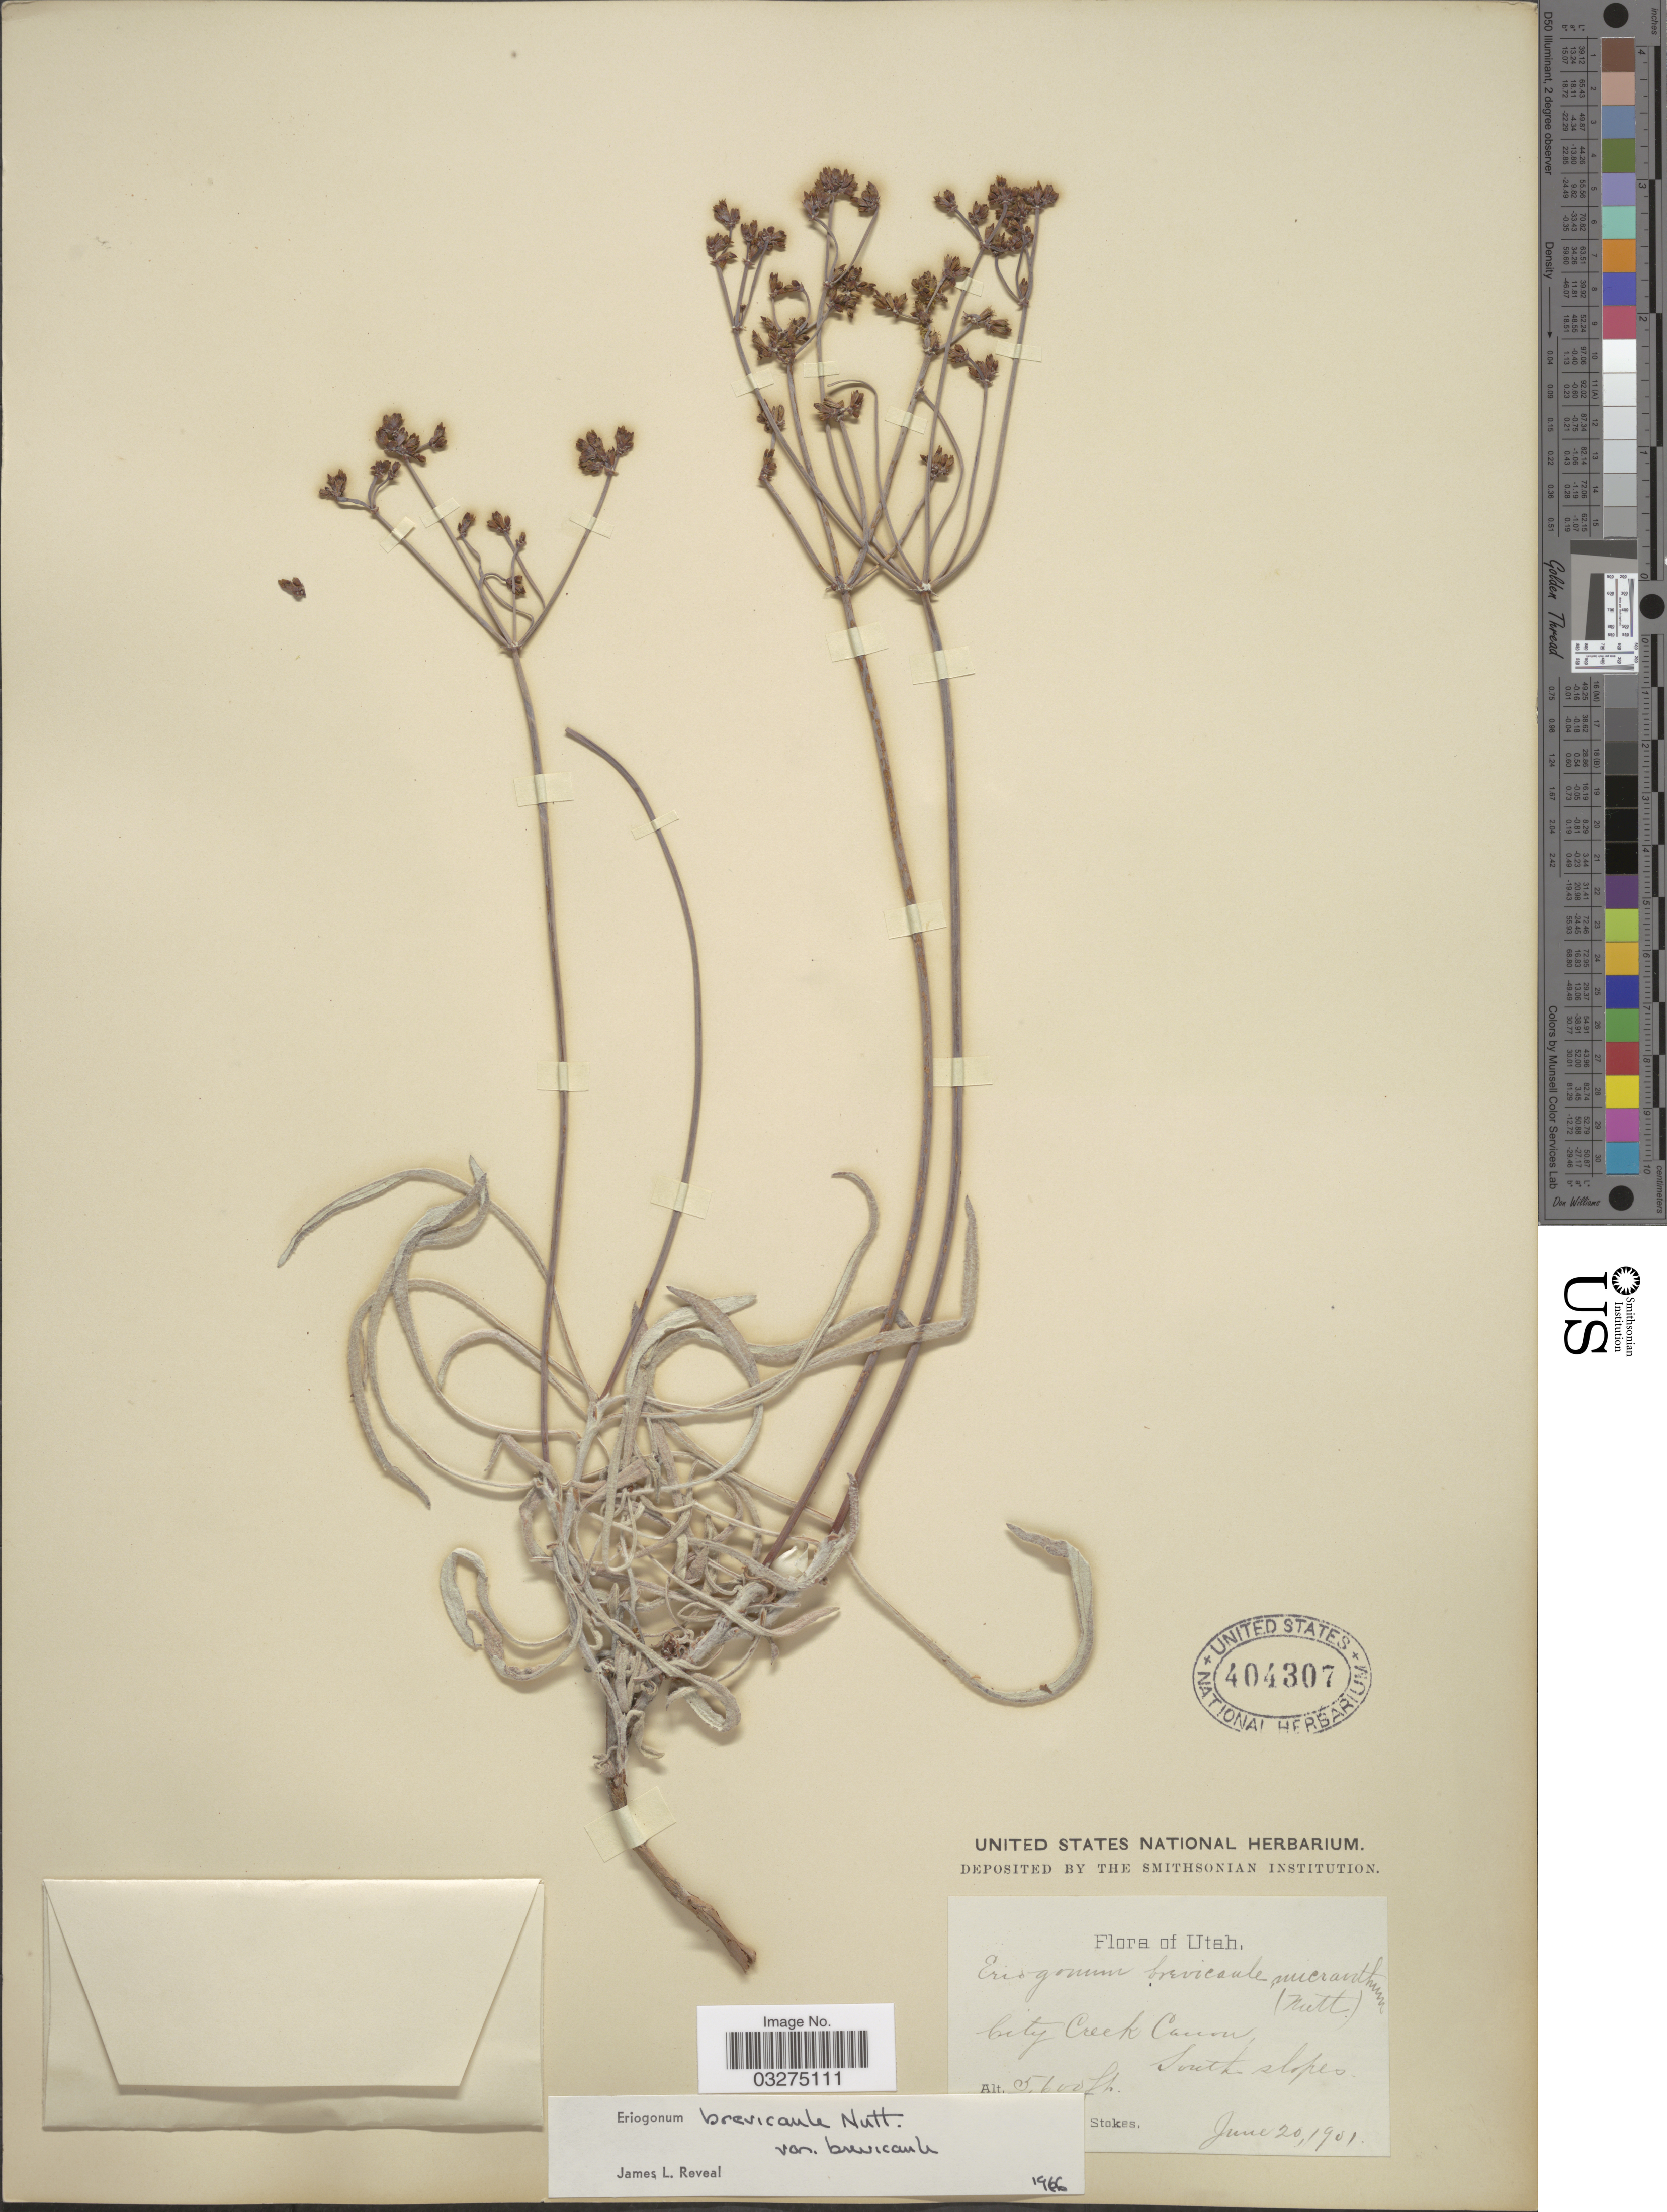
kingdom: Plantae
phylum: Tracheophyta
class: Magnoliopsida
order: Caryophyllales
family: Polygonaceae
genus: Eriogonum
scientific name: Eriogonum brevicaule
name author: Nutt.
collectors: S. G. Stokes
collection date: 1901-06-20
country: United States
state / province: Utah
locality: City Creek Canon, South slopes.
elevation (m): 1707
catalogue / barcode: US 404307